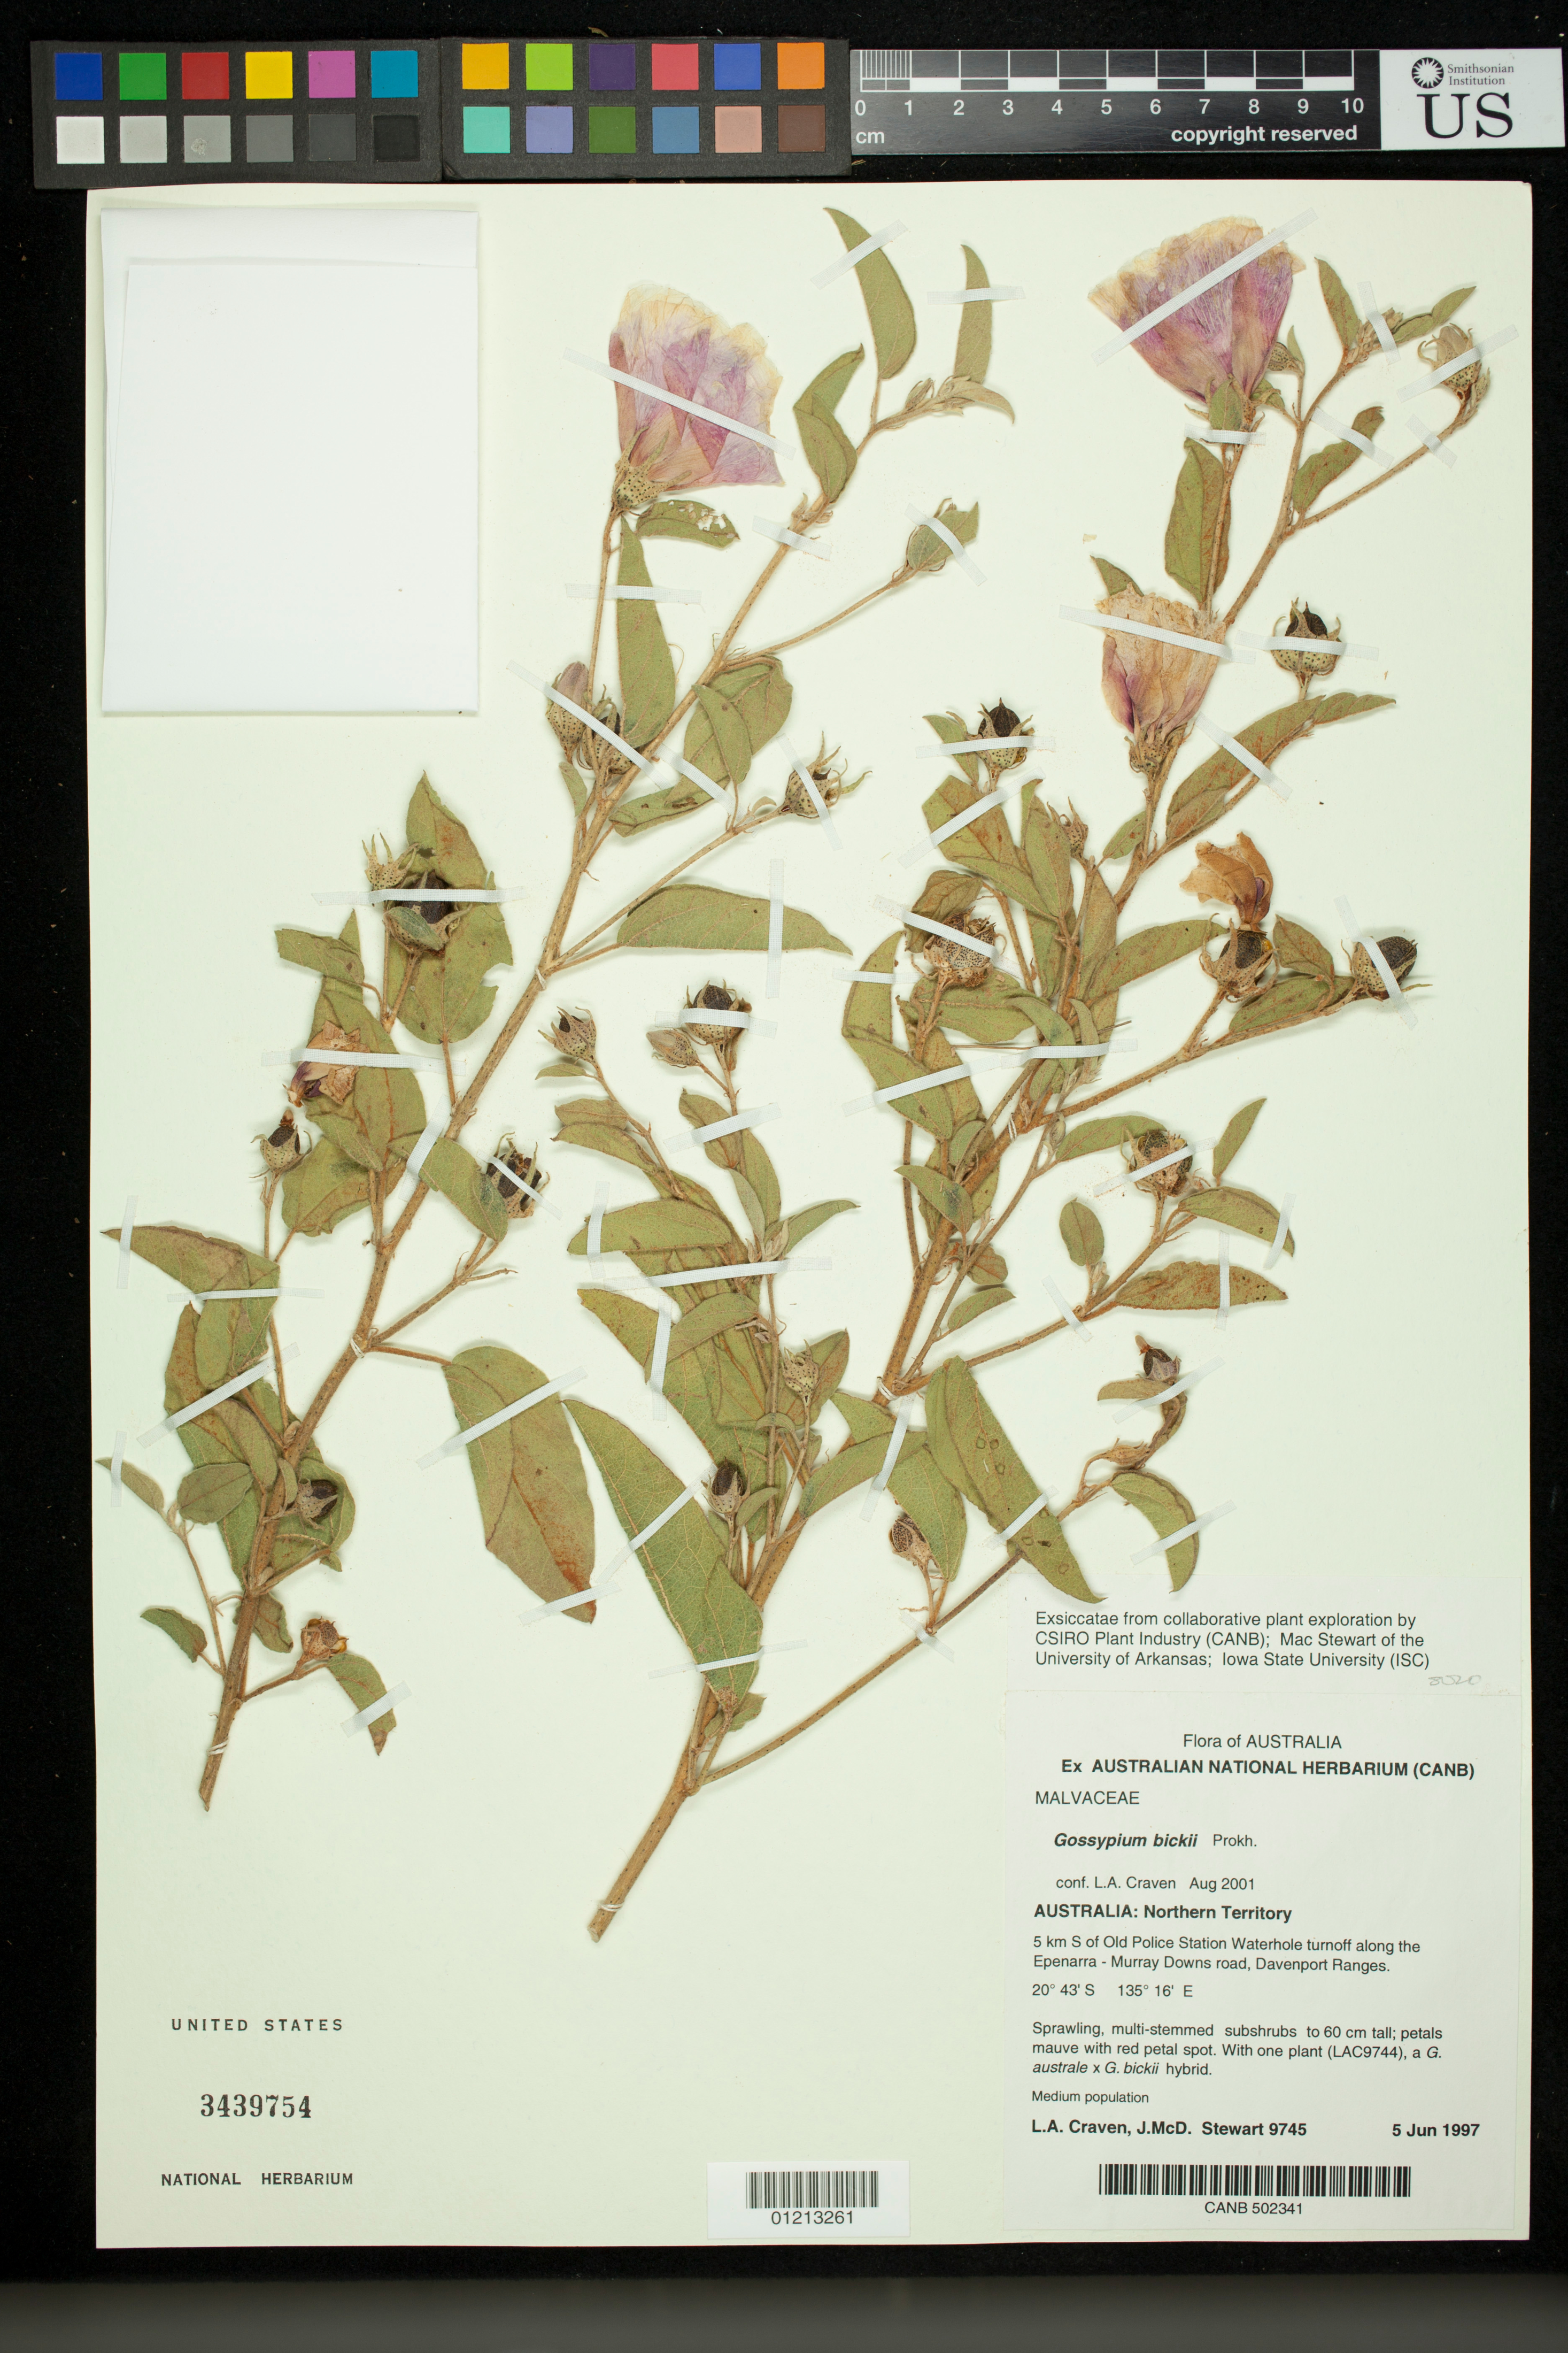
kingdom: Plantae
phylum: Tracheophyta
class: Magnoliopsida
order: Malvales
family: Malvaceae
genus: Gossypium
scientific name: Gossypium bickii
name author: Raf.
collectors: L. A. Craven & J. Stewart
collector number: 9745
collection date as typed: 06 May 1997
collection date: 1997-05-06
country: Australia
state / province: Northern Territory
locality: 5 km S of Old Police Station Waterhole turnoff along the Epenarra - Murray Downs road, Davenport Ranges.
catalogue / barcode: US 3439754